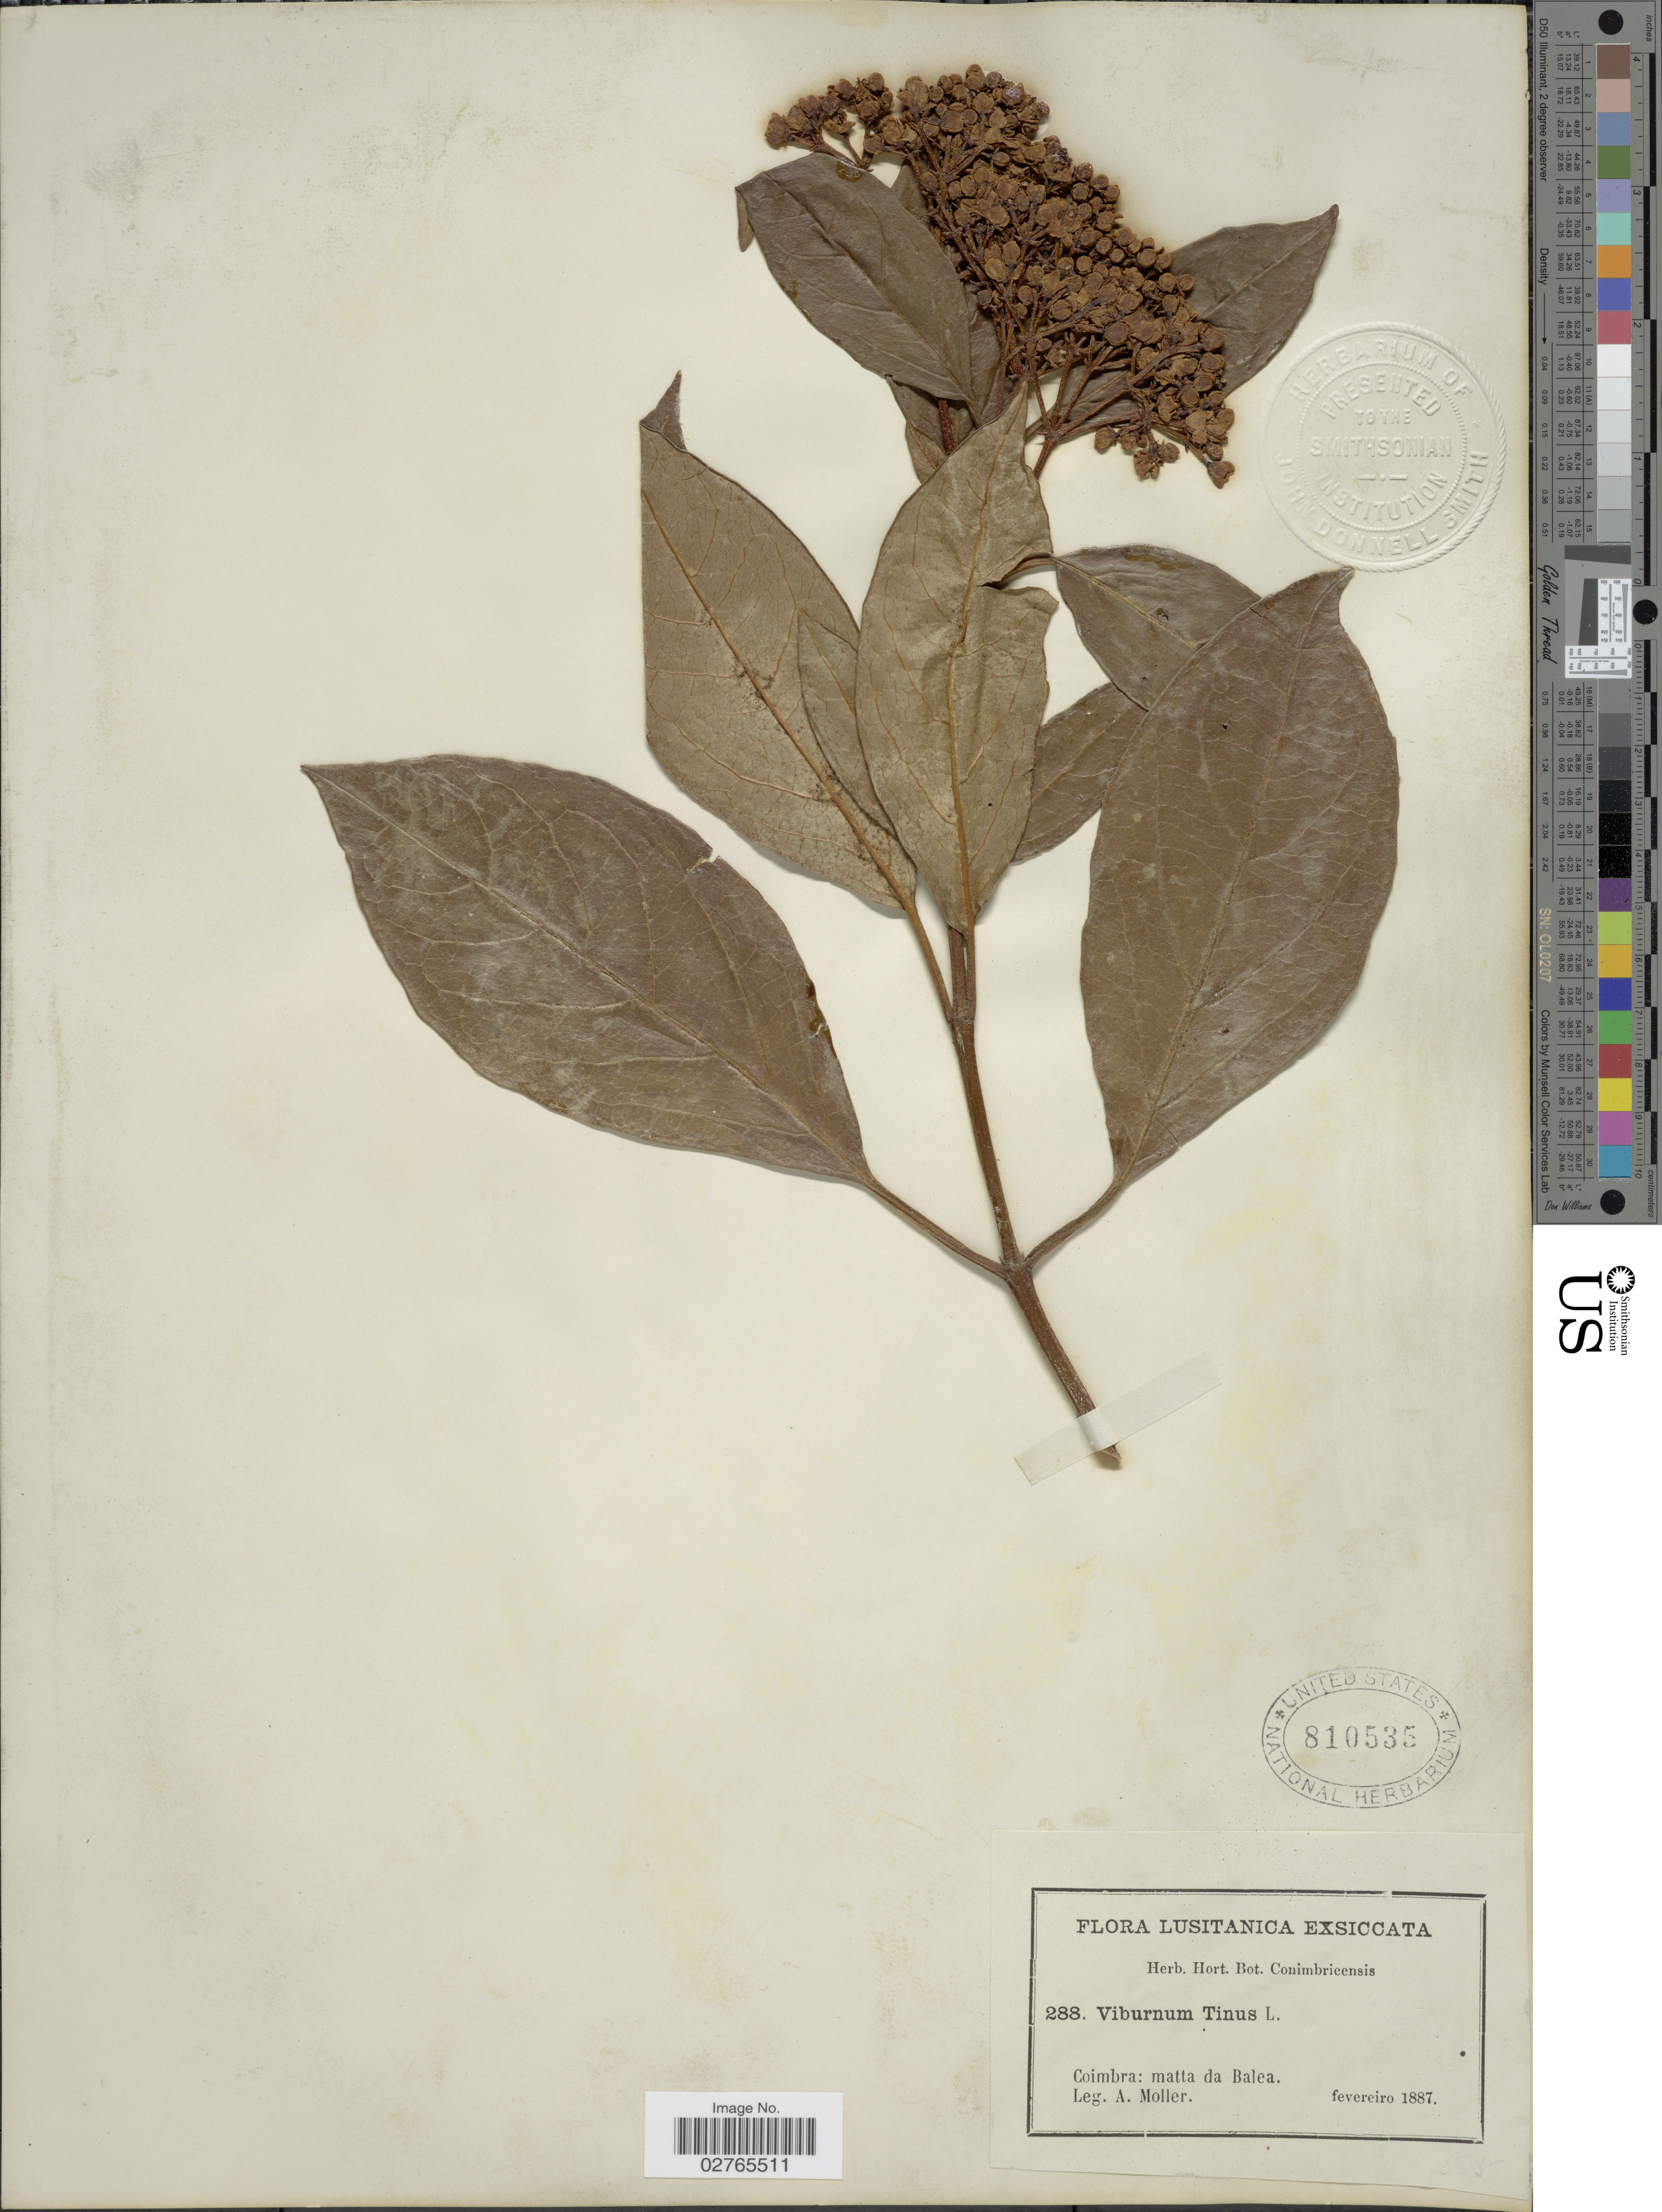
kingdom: Plantae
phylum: Tracheophyta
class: Magnoliopsida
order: Dipsacales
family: Viburnaceae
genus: Viburnum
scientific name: Viburnum tinus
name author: L.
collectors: A. Moller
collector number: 288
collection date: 1887-02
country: Portugal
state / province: Coimbra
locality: Lusitanica. Coimbra: matta da Balea.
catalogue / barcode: US 810535